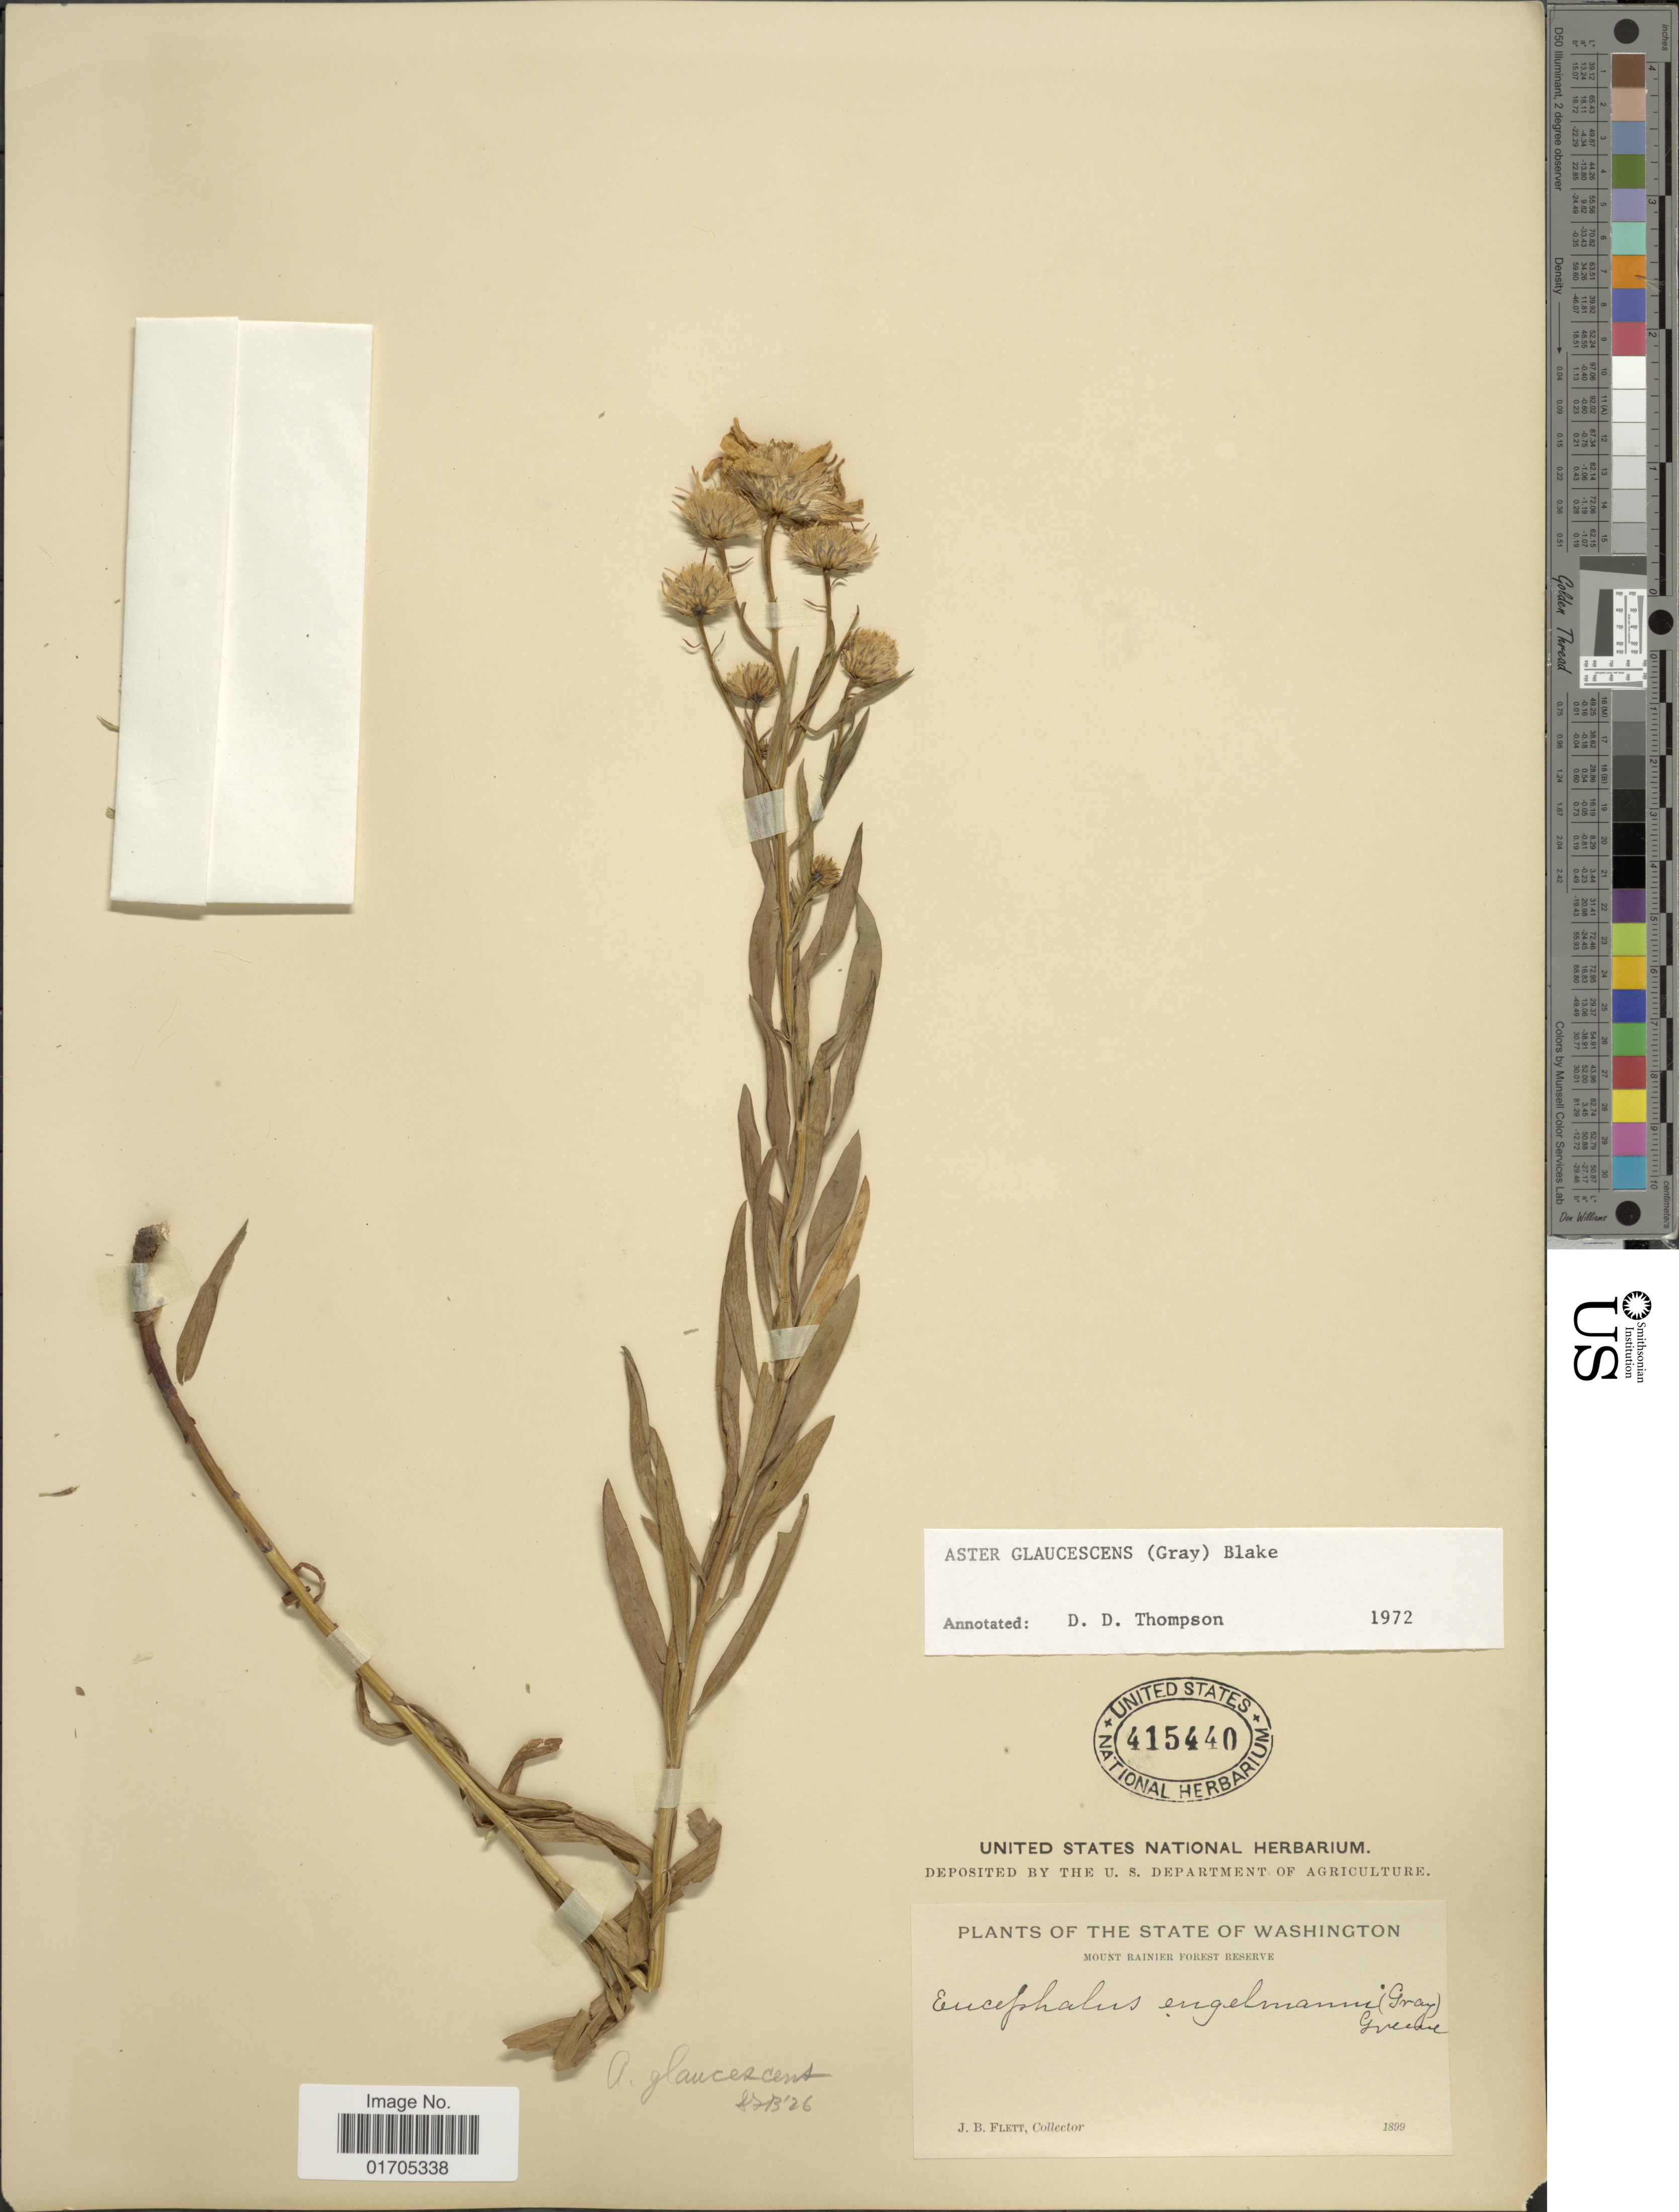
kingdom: Plantae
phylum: Tracheophyta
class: Magnoliopsida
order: Asterales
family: Asteraceae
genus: Eucephalus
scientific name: Eucephalus glaucescens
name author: (A. Gray) Greene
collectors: J. Flett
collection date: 1899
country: United States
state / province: Washington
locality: Mount Rainier Forest Reserve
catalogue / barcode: US 415440